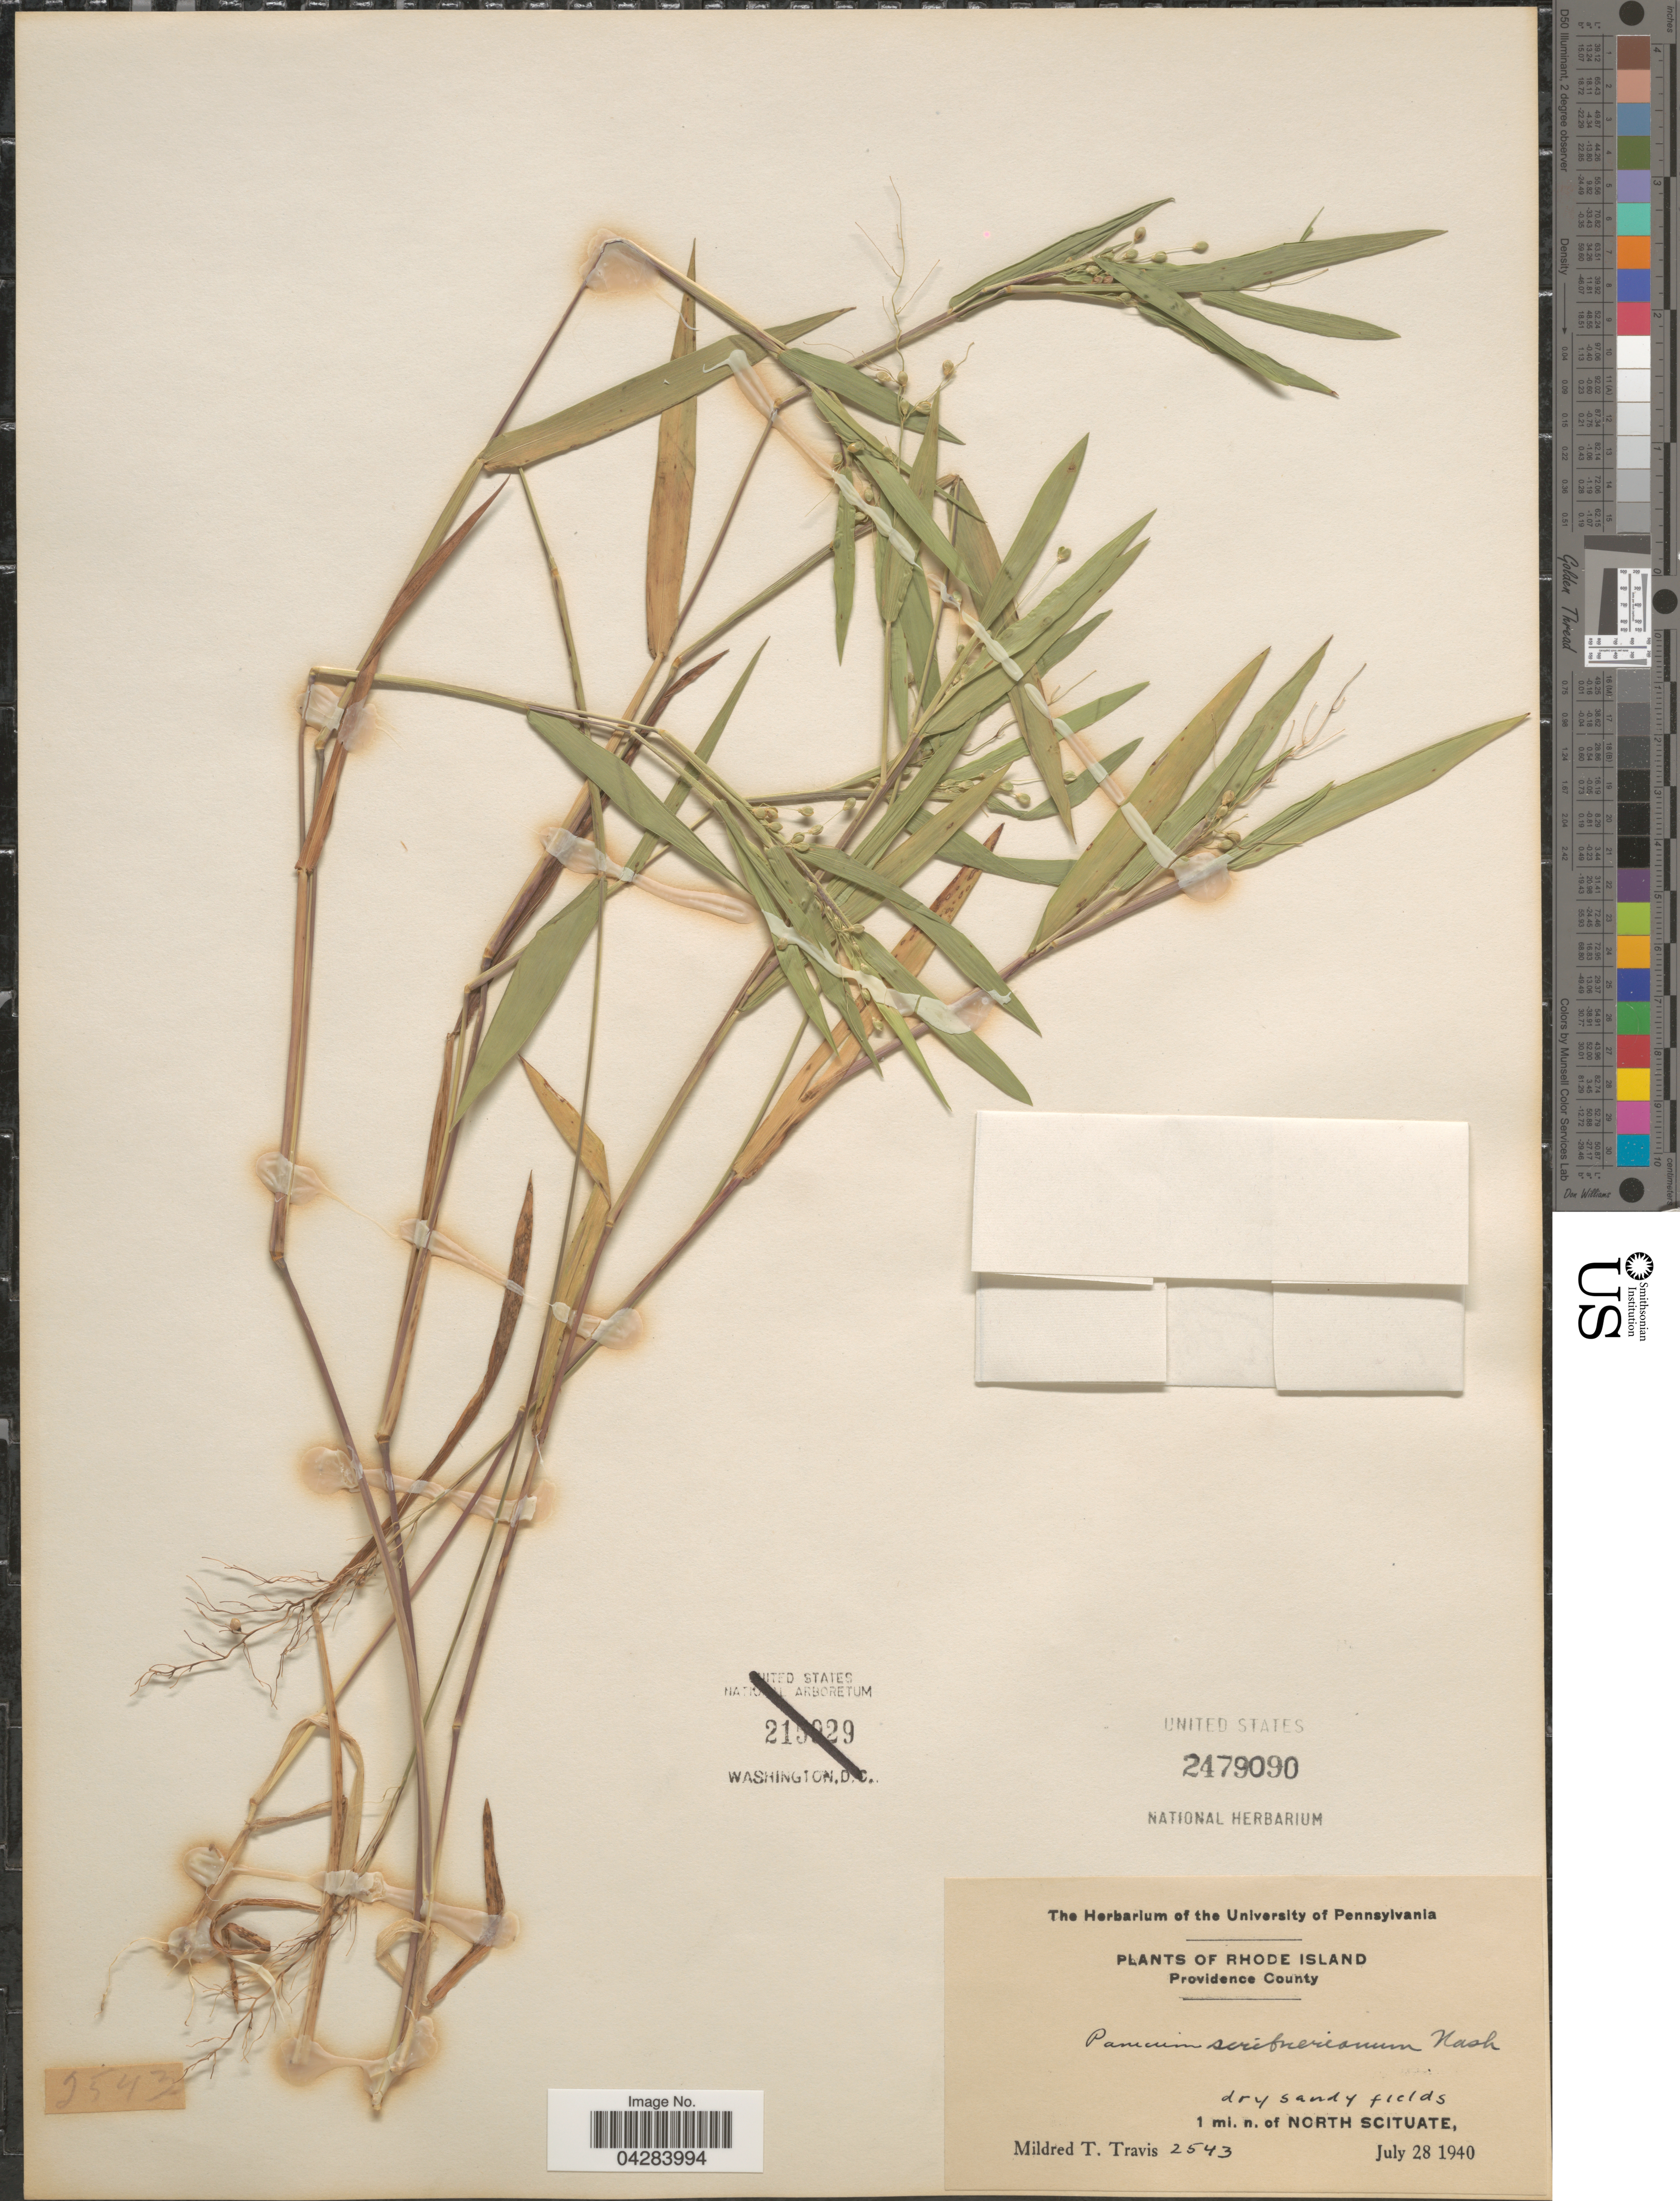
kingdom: Plantae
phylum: Tracheophyta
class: Liliopsida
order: Poales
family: Poaceae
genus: Dichanthelium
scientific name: Dichanthelium oligosanthes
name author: (Schult.) Gould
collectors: M. Travis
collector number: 2543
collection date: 1940-07-28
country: United States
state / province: Rhode Island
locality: Providence County. Dry sandy fields 1 mi. n. of North Scituate.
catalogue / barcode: US 2479090